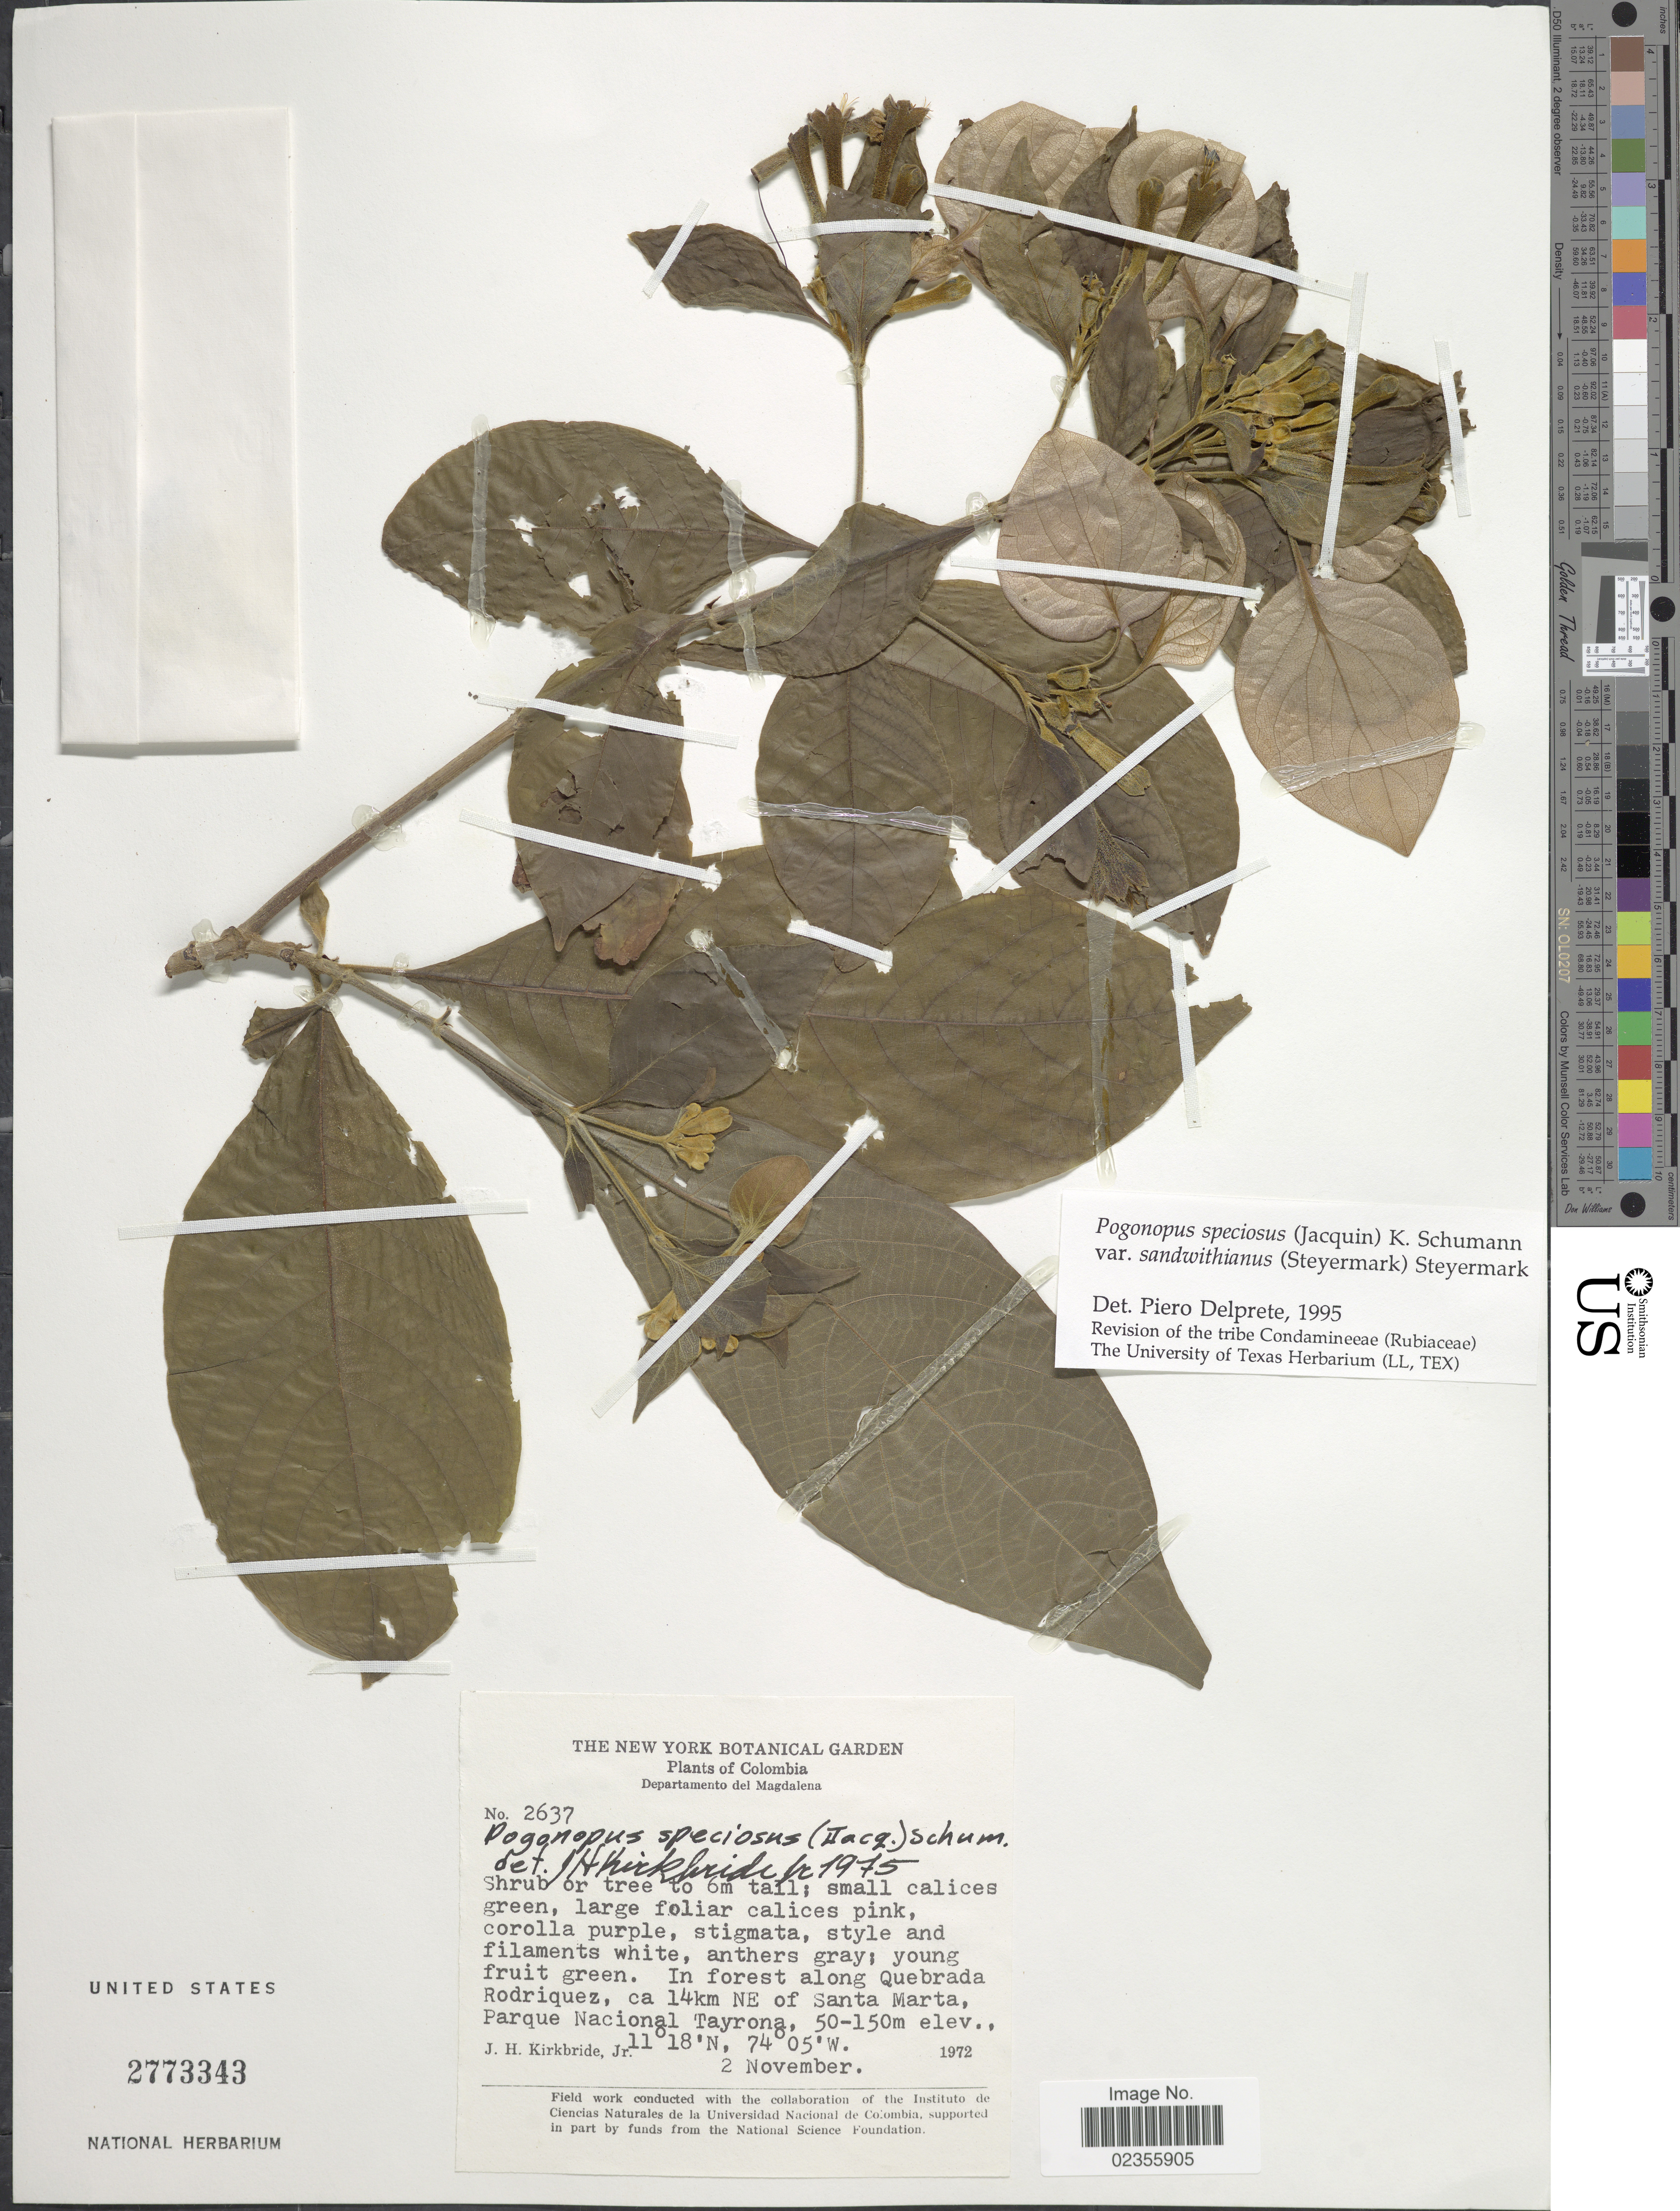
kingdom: Plantae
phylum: Tracheophyta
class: Magnoliopsida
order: Gentianales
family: Rubiaceae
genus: Pogonopus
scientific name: Pogonopus speciosus var. sandwithianus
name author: (Steyerm.) Steyerm.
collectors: J. H. Kirkbride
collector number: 2637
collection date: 1972-11-02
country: Colombia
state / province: Magdalena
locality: Departamento del Magdalena. In forest along Quebrada Rodriquez, ca 14km NE of Santa Marta, Parque Nacional Tayrona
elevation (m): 50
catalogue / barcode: US 2773343